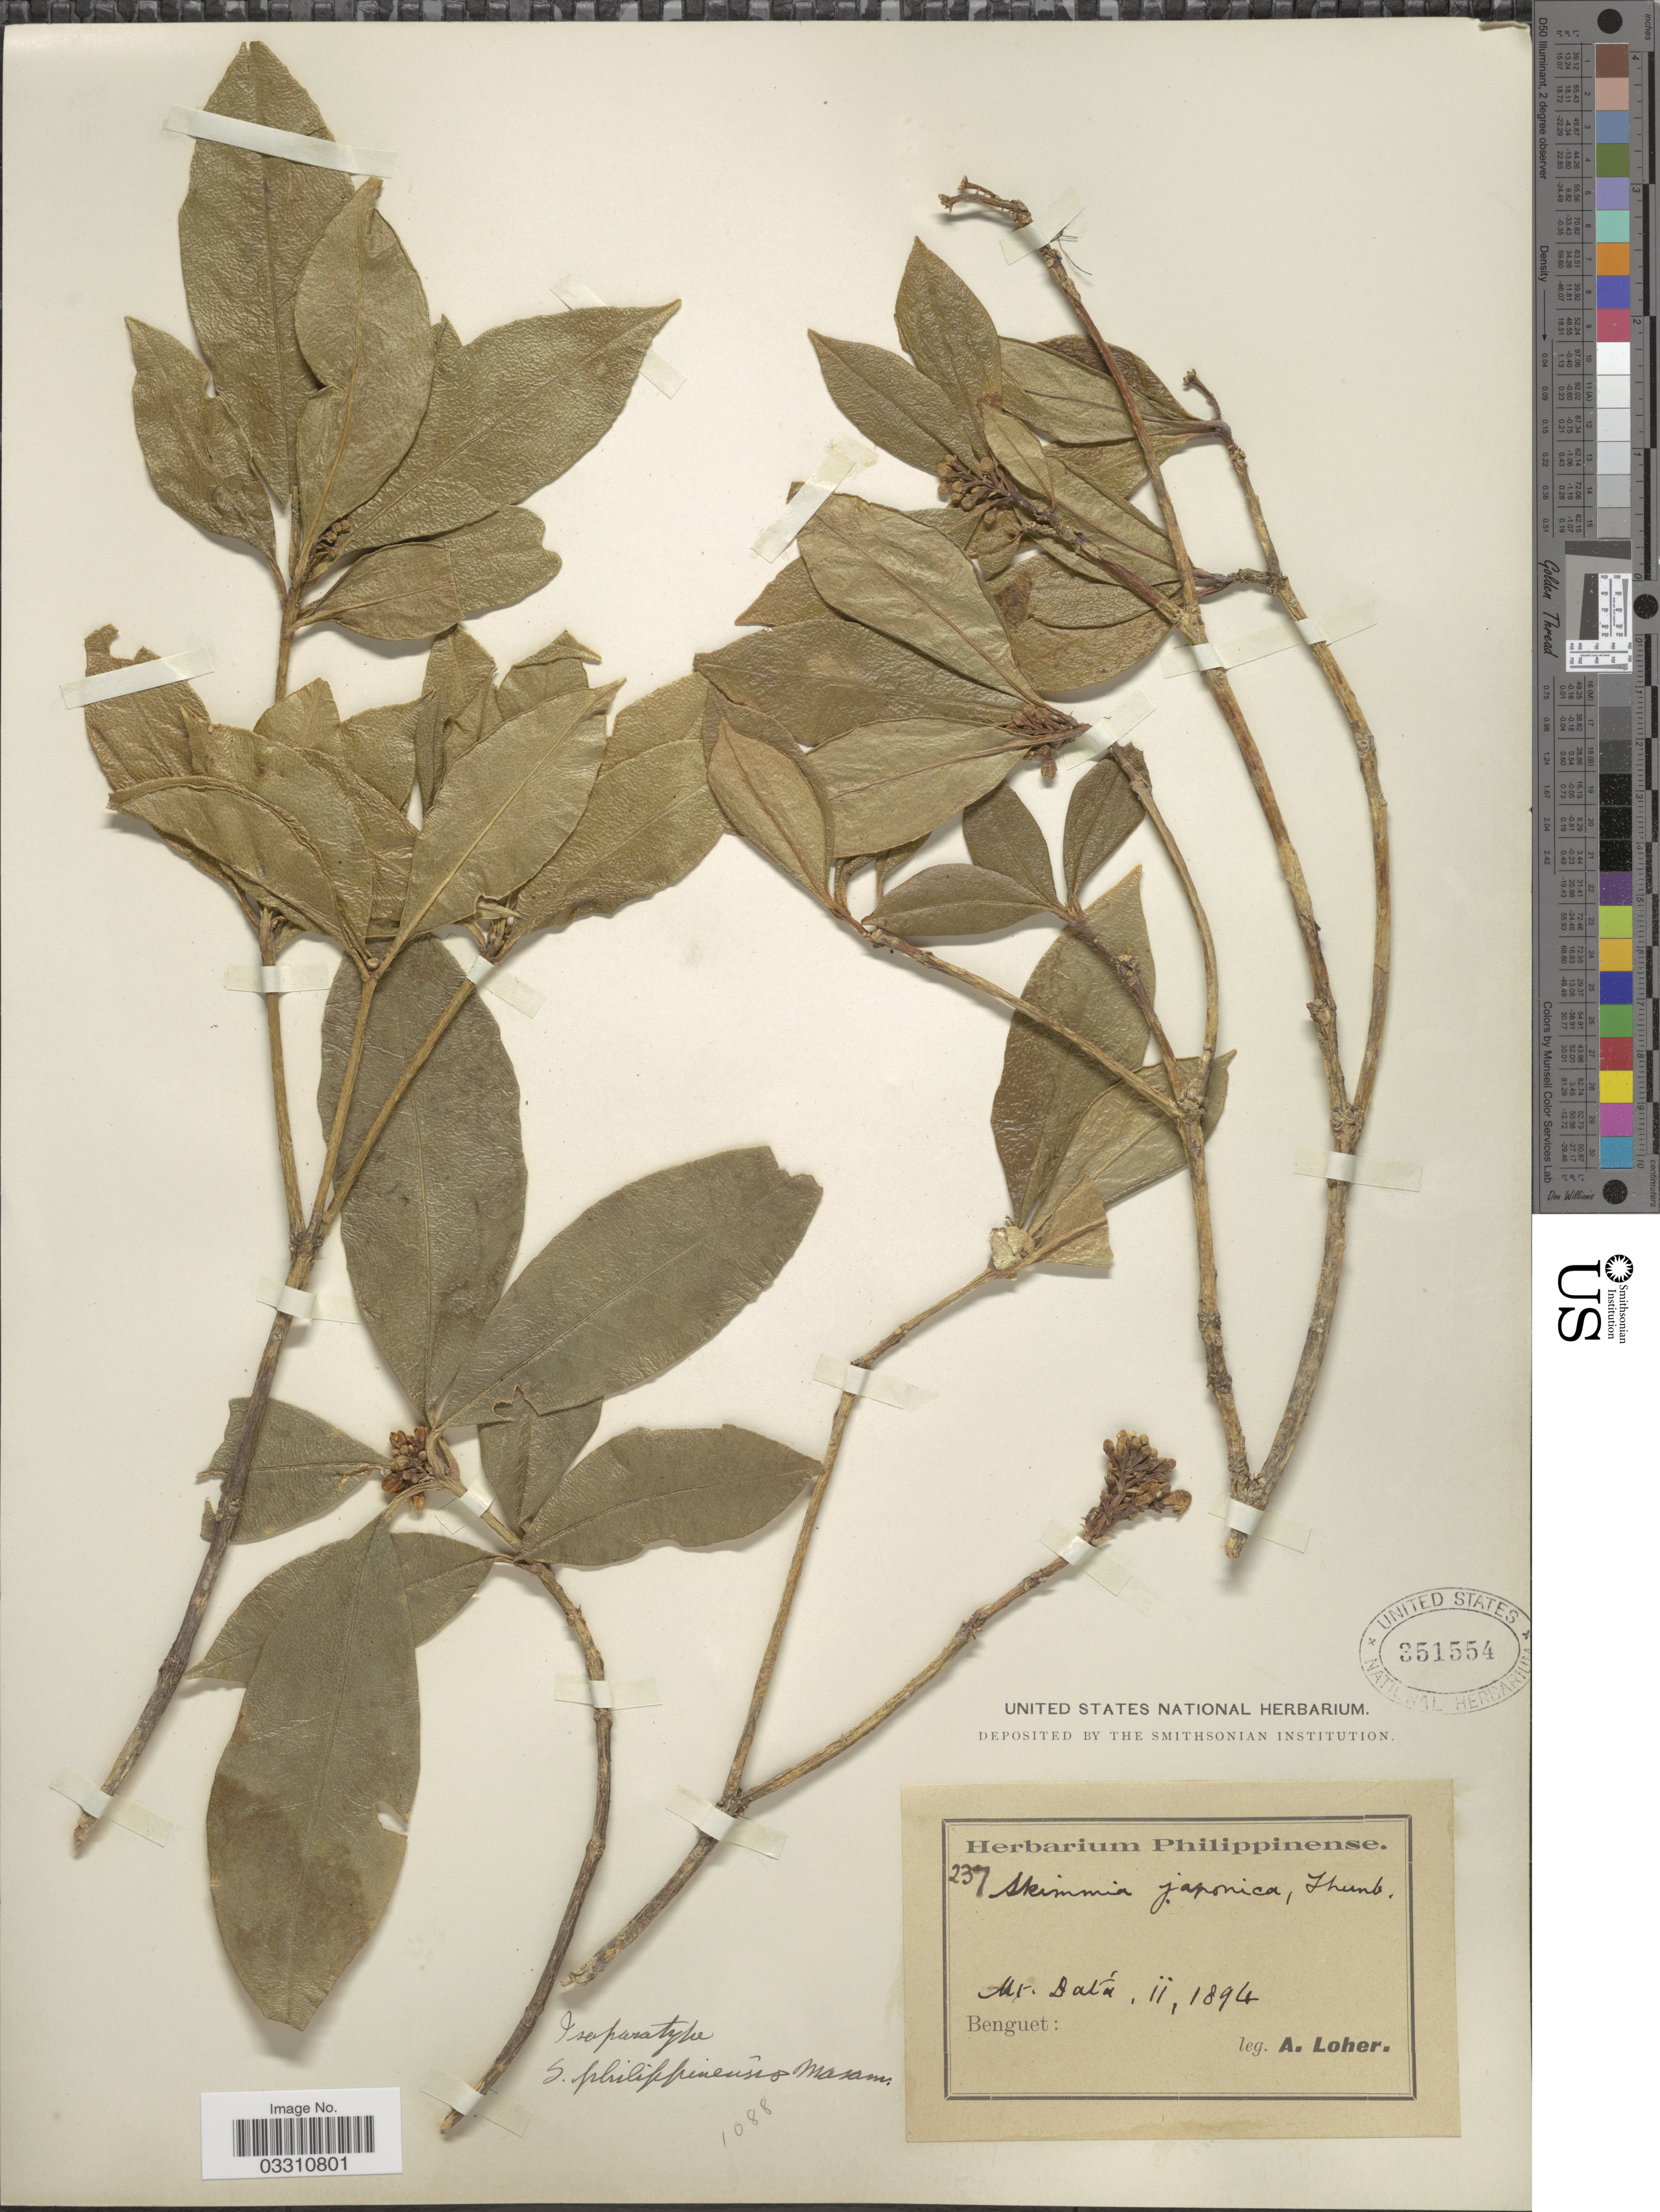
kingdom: Plantae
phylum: Tracheophyta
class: Magnoliopsida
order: Sapindales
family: Rutaceae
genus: Skimmia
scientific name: Skimmia philippinensis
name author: Masam.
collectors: A. Loher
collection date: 1894-02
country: Philippines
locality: Mt. Data, Benguet.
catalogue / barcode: US 351554